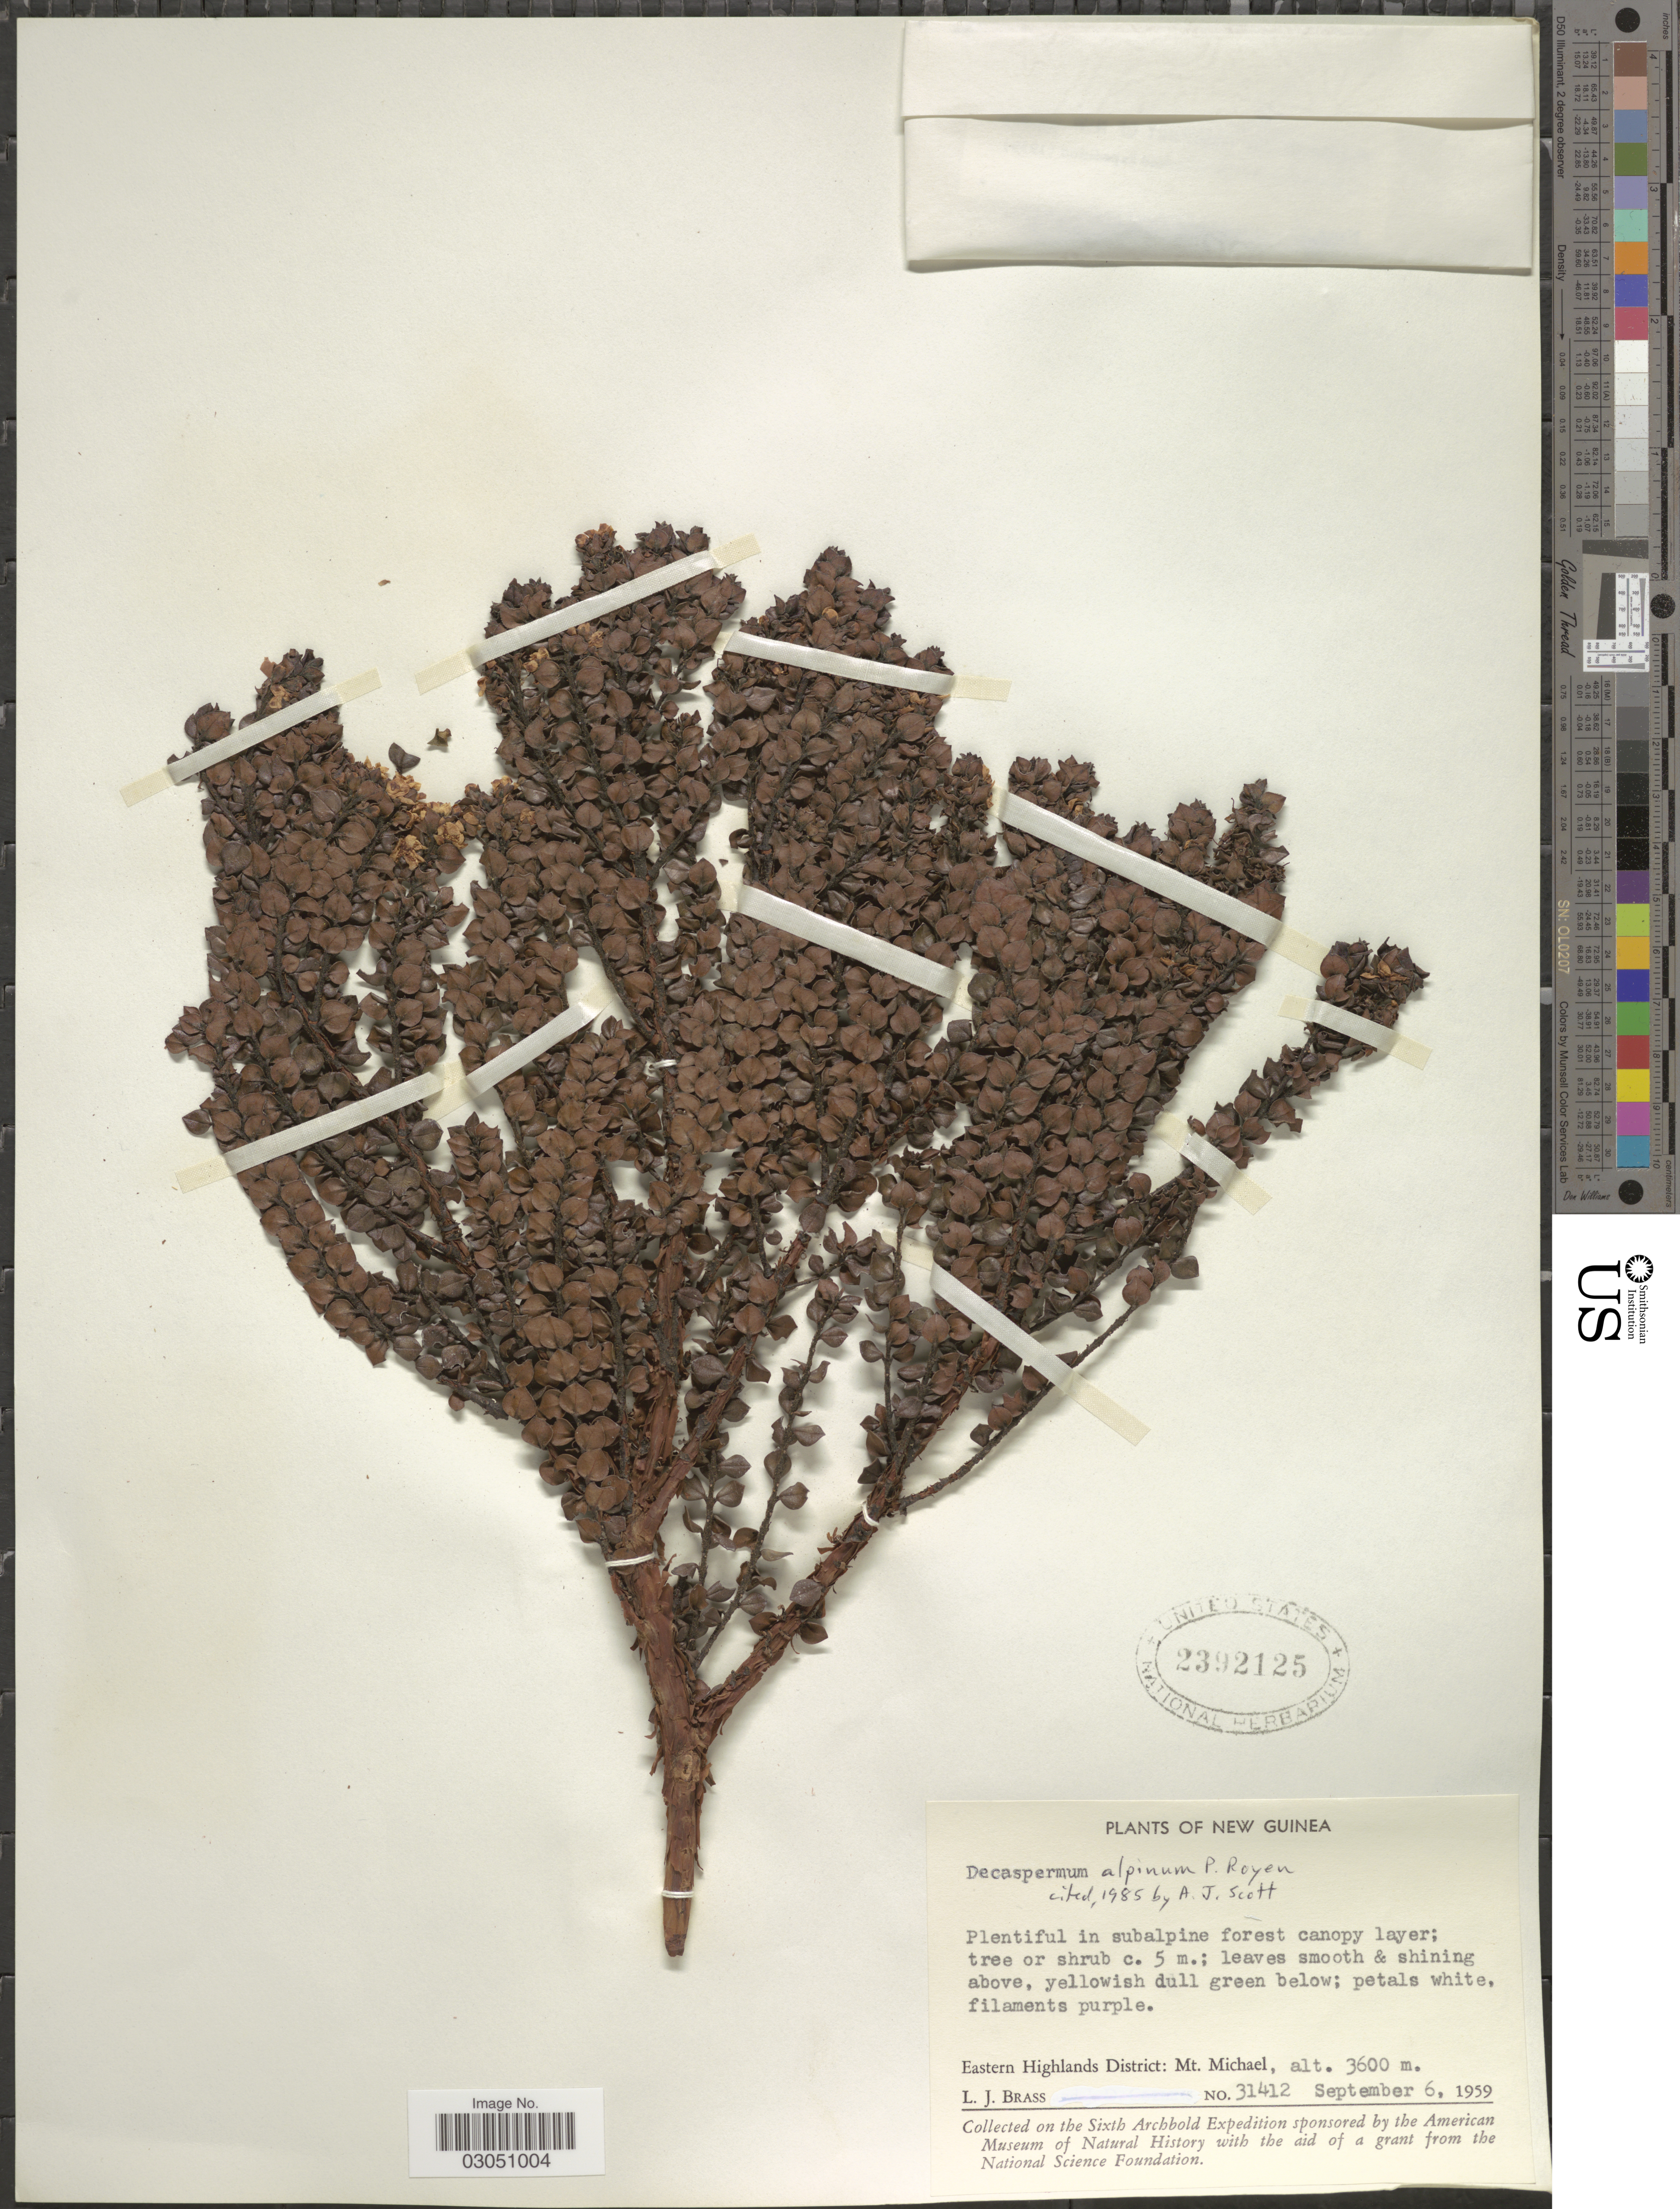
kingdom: Plantae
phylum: Tracheophyta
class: Magnoliopsida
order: Myrtales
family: Myrtaceae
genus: Decaspermum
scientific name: Decaspermum alpinum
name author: P. Royen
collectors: L. J. Brass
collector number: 31412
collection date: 1959-09-06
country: Papua New Guinea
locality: New Guinea. Eastern Highlands District: Mt. Michael.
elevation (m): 3600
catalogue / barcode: US 2392125